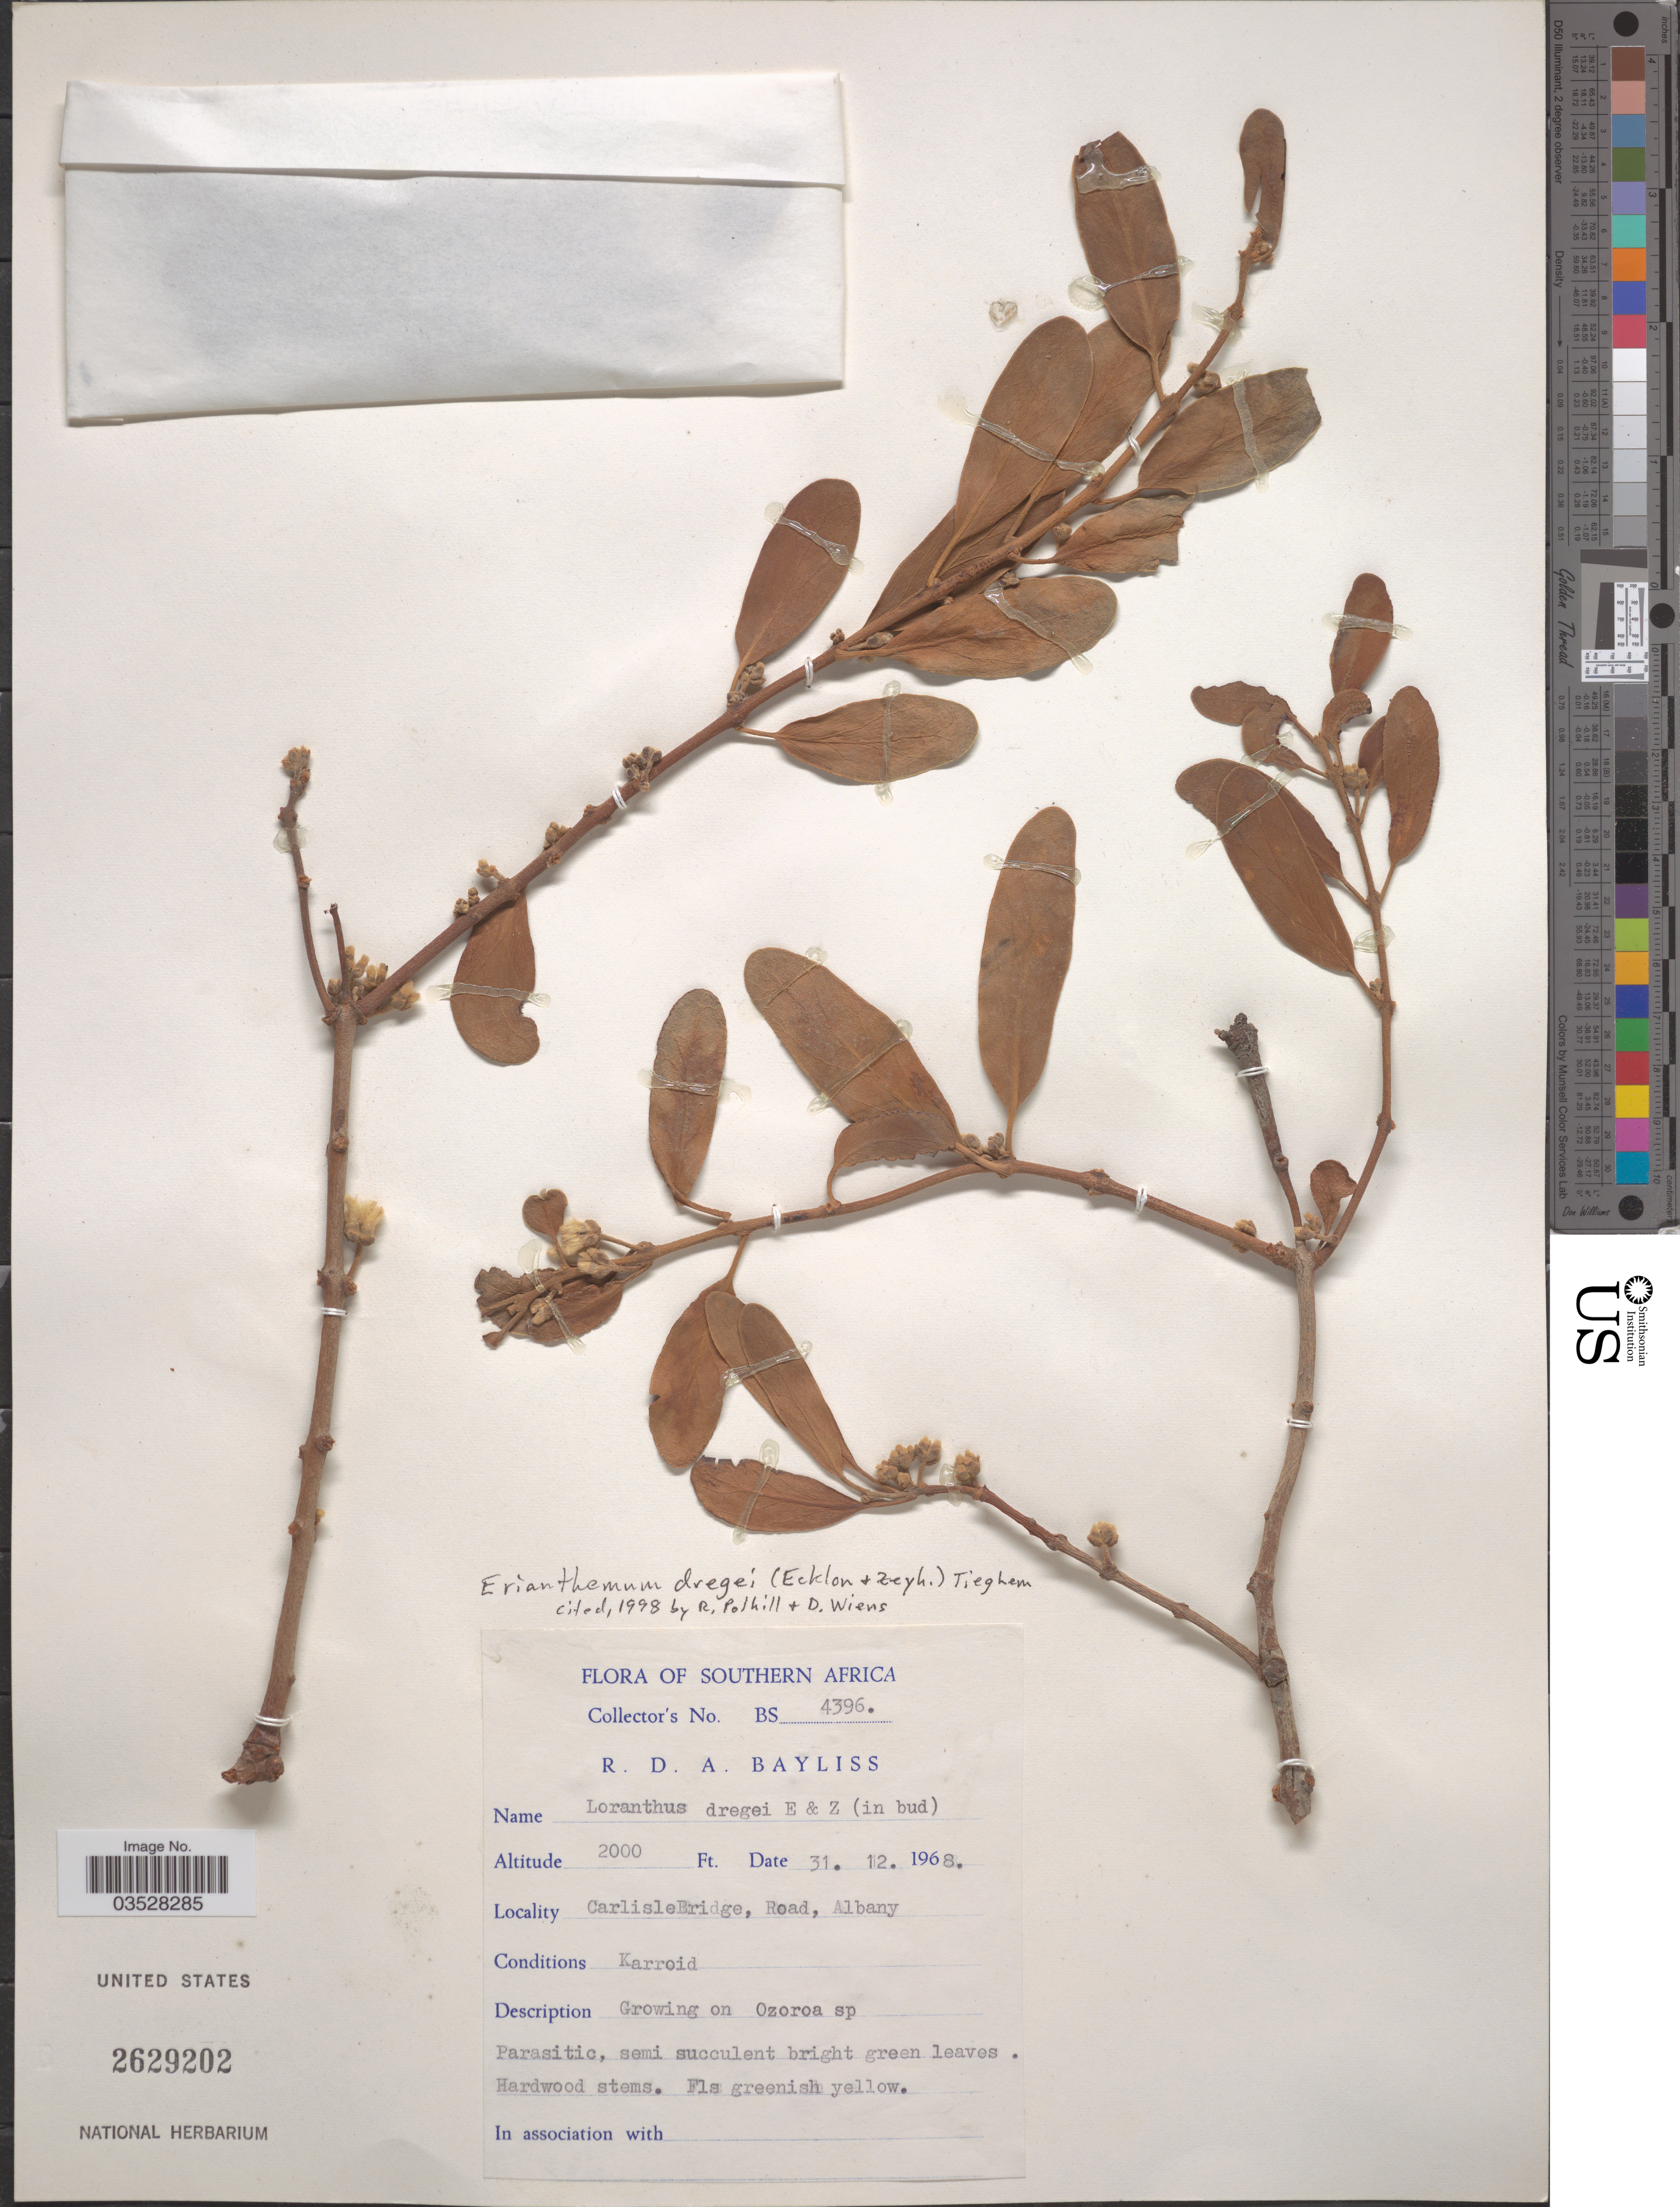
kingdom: Plantae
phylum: Tracheophyta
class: Magnoliopsida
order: Santalales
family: Loranthaceae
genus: Erianthemum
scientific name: Erianthemum dregei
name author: (Eckl. & Zeyh.) Tiegh.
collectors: R. Bayliss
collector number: BS4396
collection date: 1968-12-31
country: South Africa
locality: Southern Africa. Carlisle Bridge, Road, Albany.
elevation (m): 610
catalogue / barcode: US 2629202